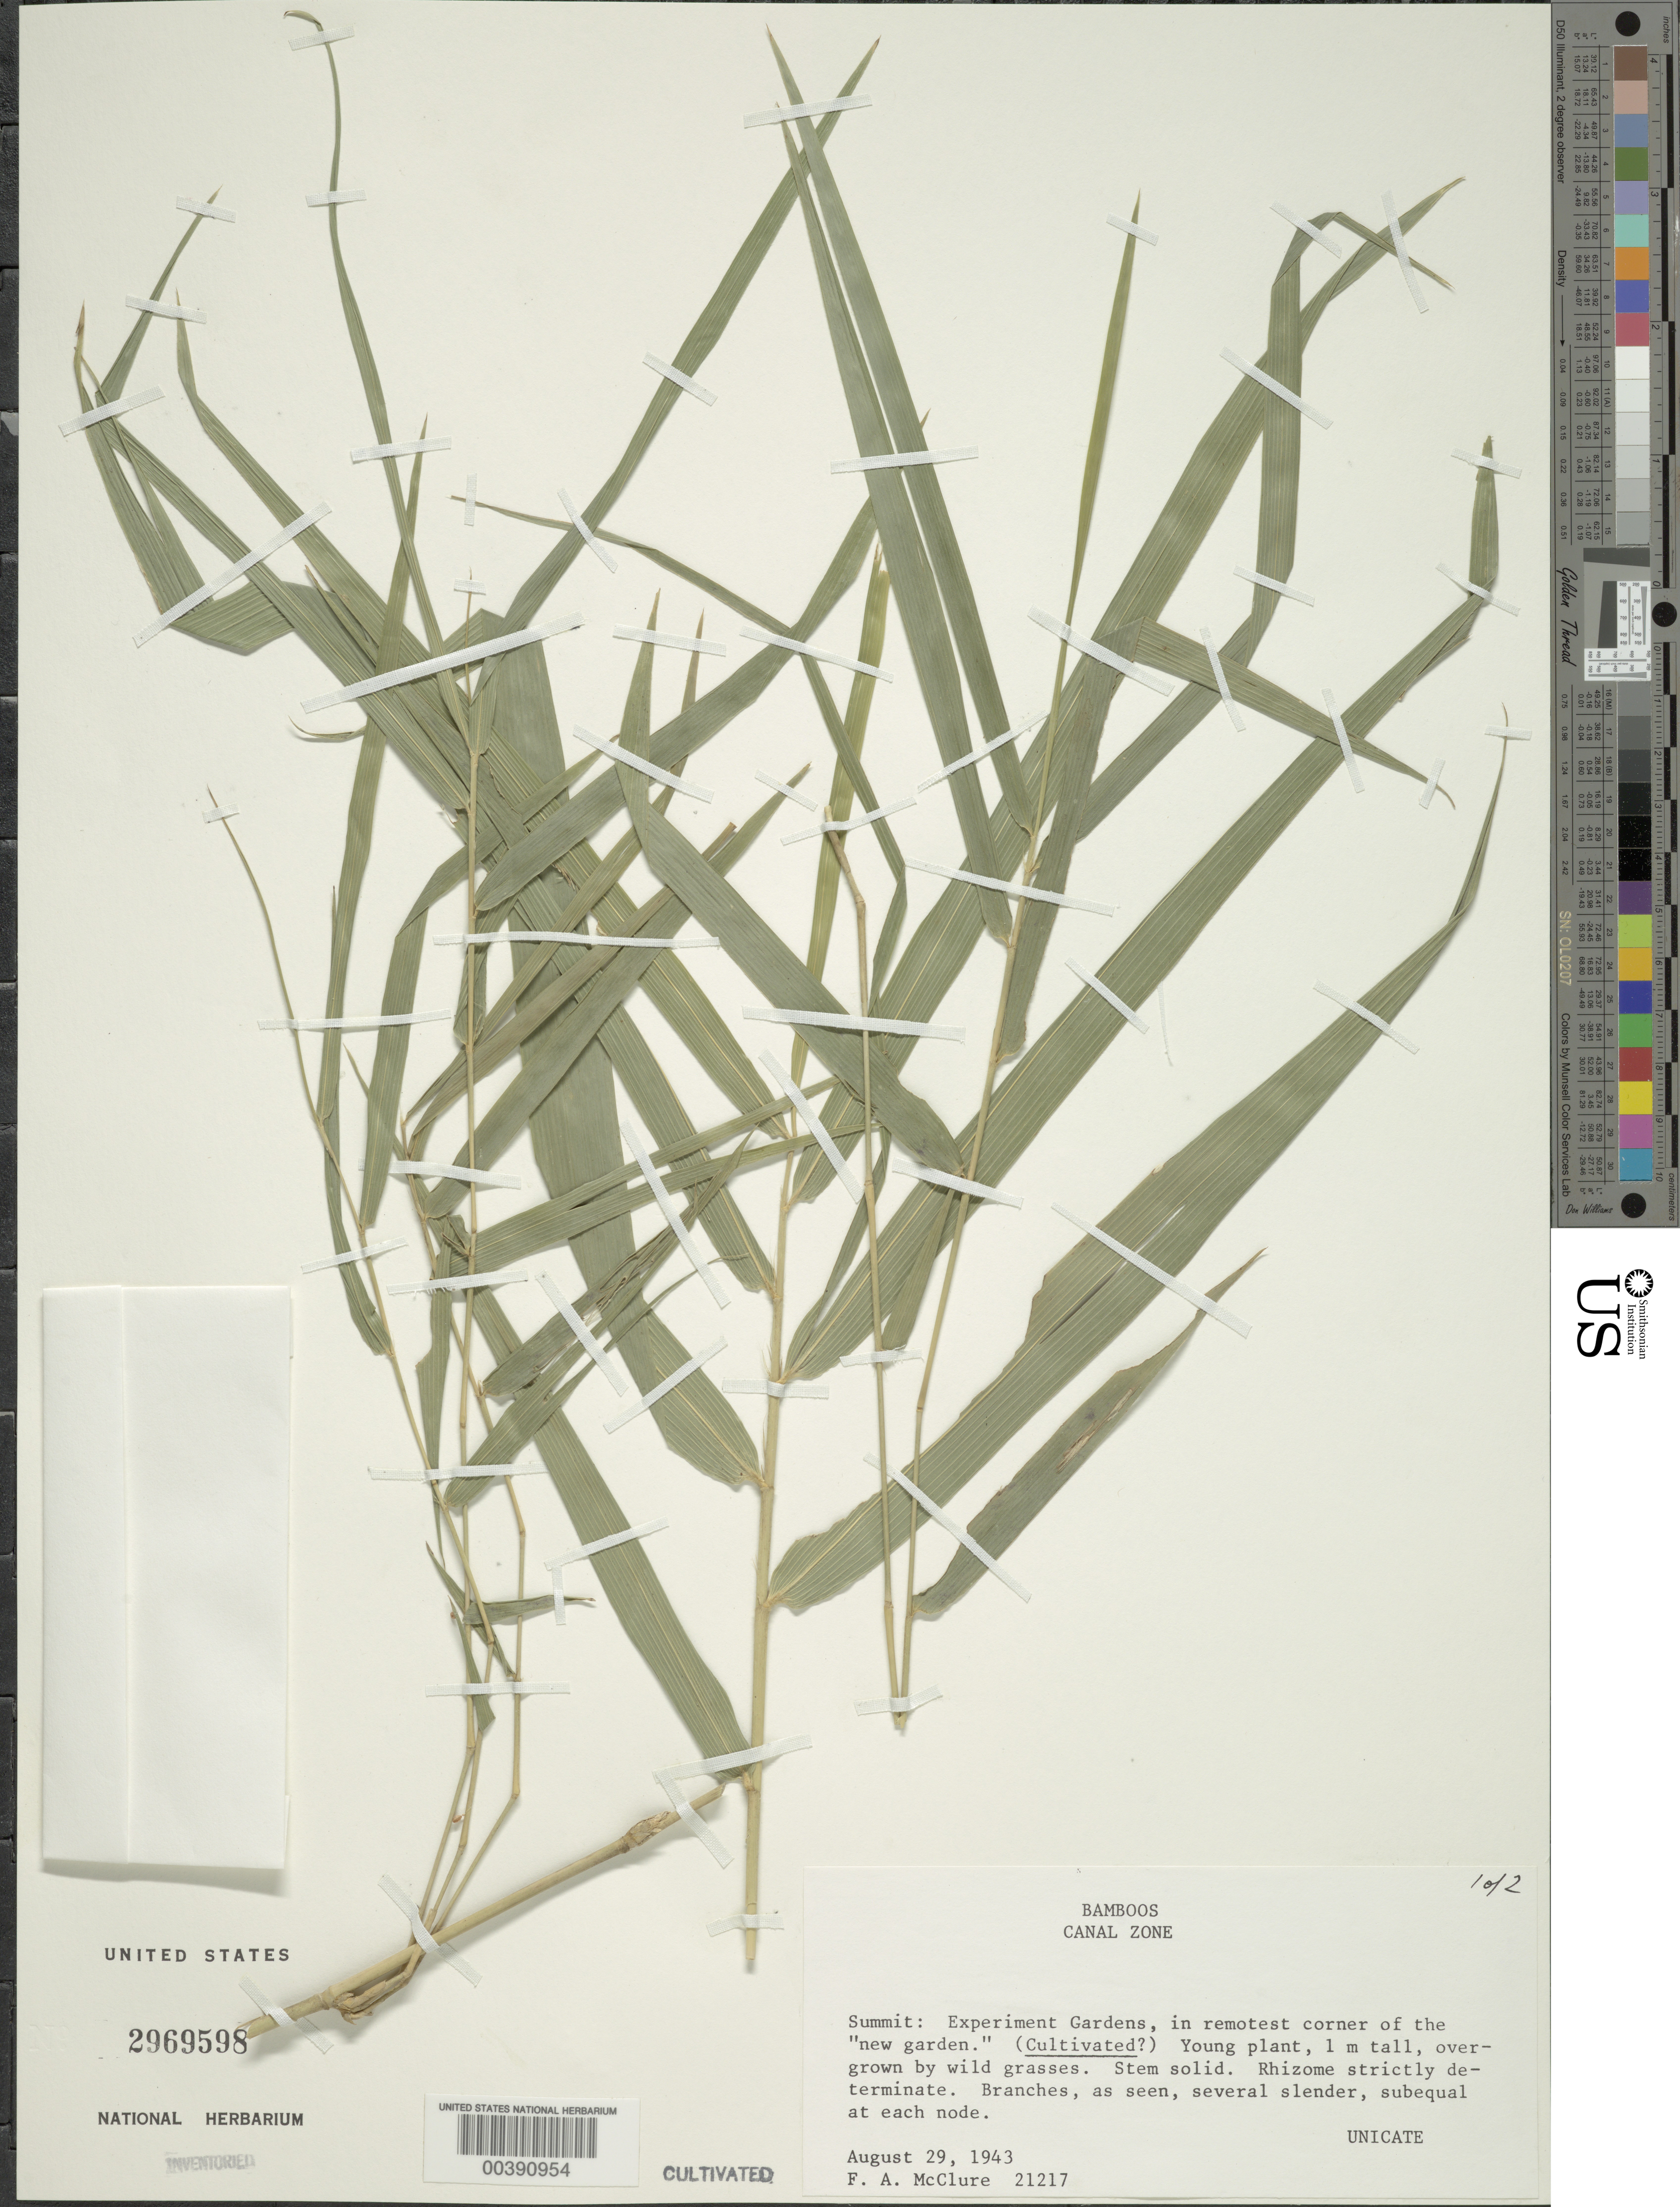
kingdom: Plantae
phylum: Tracheophyta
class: Liliopsida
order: Poales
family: Poaceae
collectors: F. A. McClure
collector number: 21217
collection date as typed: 29 Aug 1943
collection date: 1943-08-29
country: Panama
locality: Summit, Experimental Gardens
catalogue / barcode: US 2969598